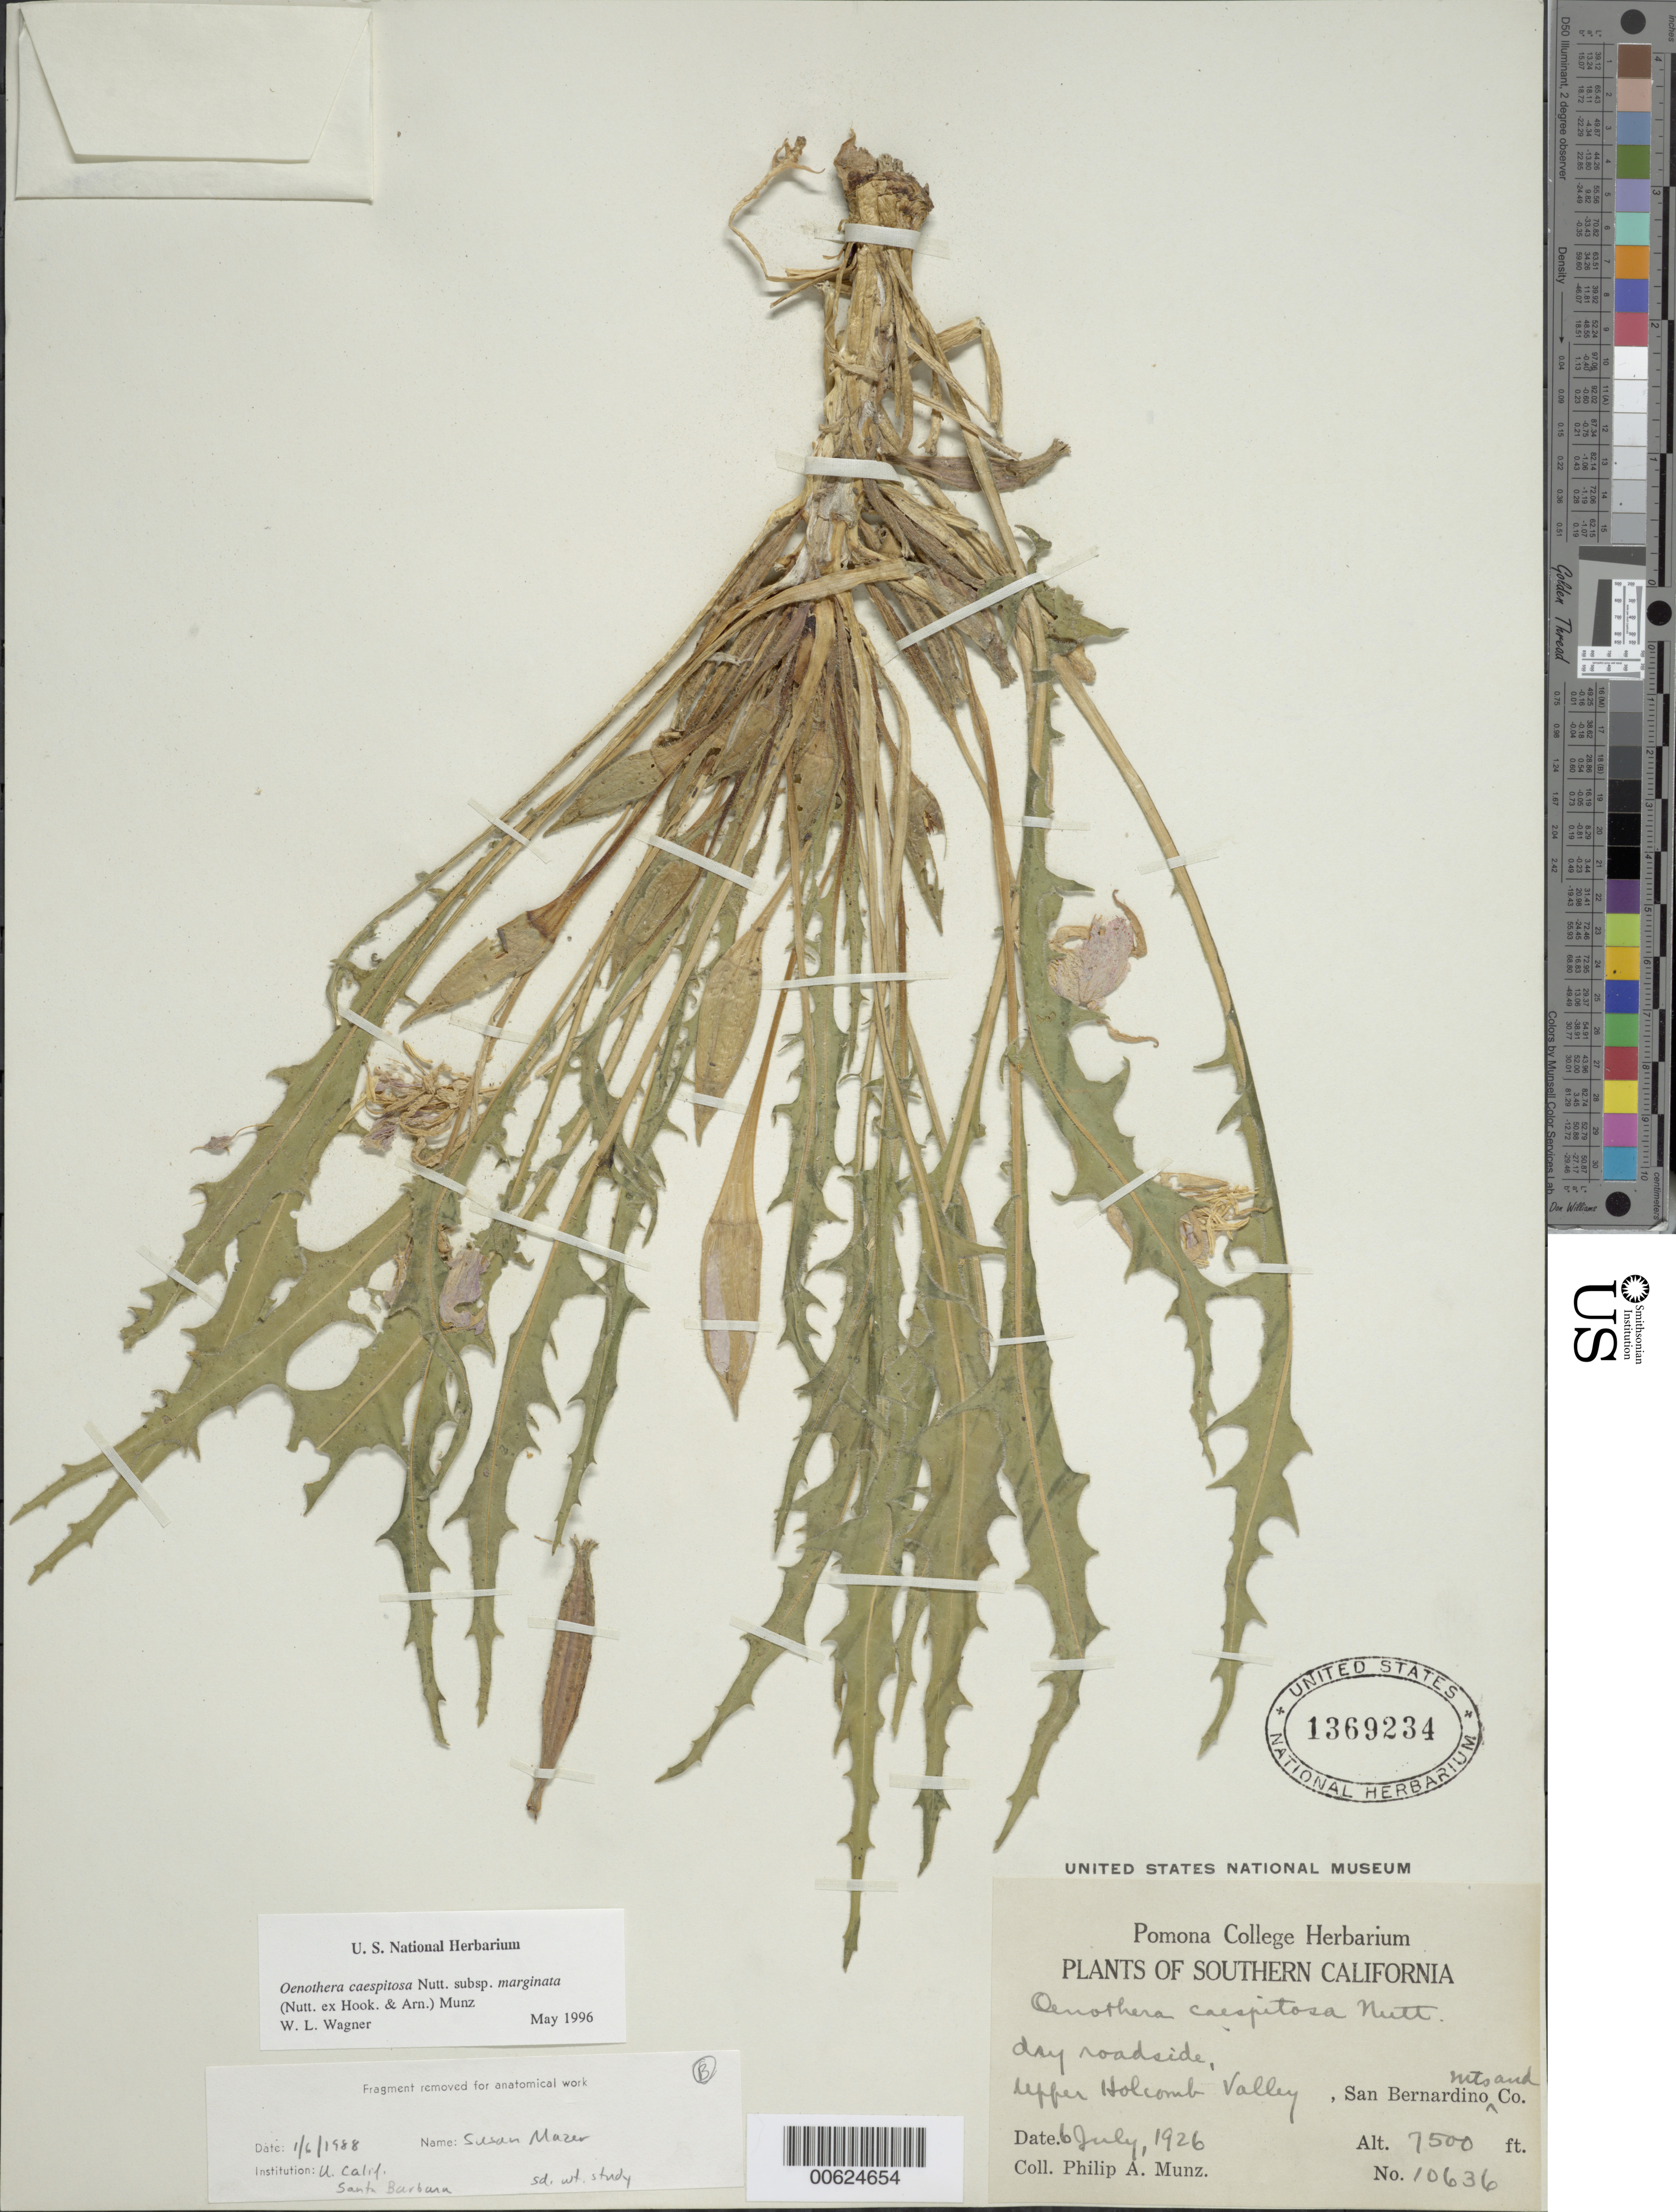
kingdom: Plantae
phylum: Tracheophyta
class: Magnoliopsida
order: Myrtales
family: Onagraceae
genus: Oenothera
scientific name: Oenothera cespitosa subsp. marginata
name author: (Nutt. ex Hook. & Arn.) Munz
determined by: Wagner, W. L., (BOT), Smithsonian Institution - National Museum of Natural History (UNITED STATES)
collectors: P. A. Munz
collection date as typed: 06 Jul 1926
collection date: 1926-07-06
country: United States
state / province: California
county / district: San Bernardino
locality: Upper Holcomb Valley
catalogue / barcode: US 1369234